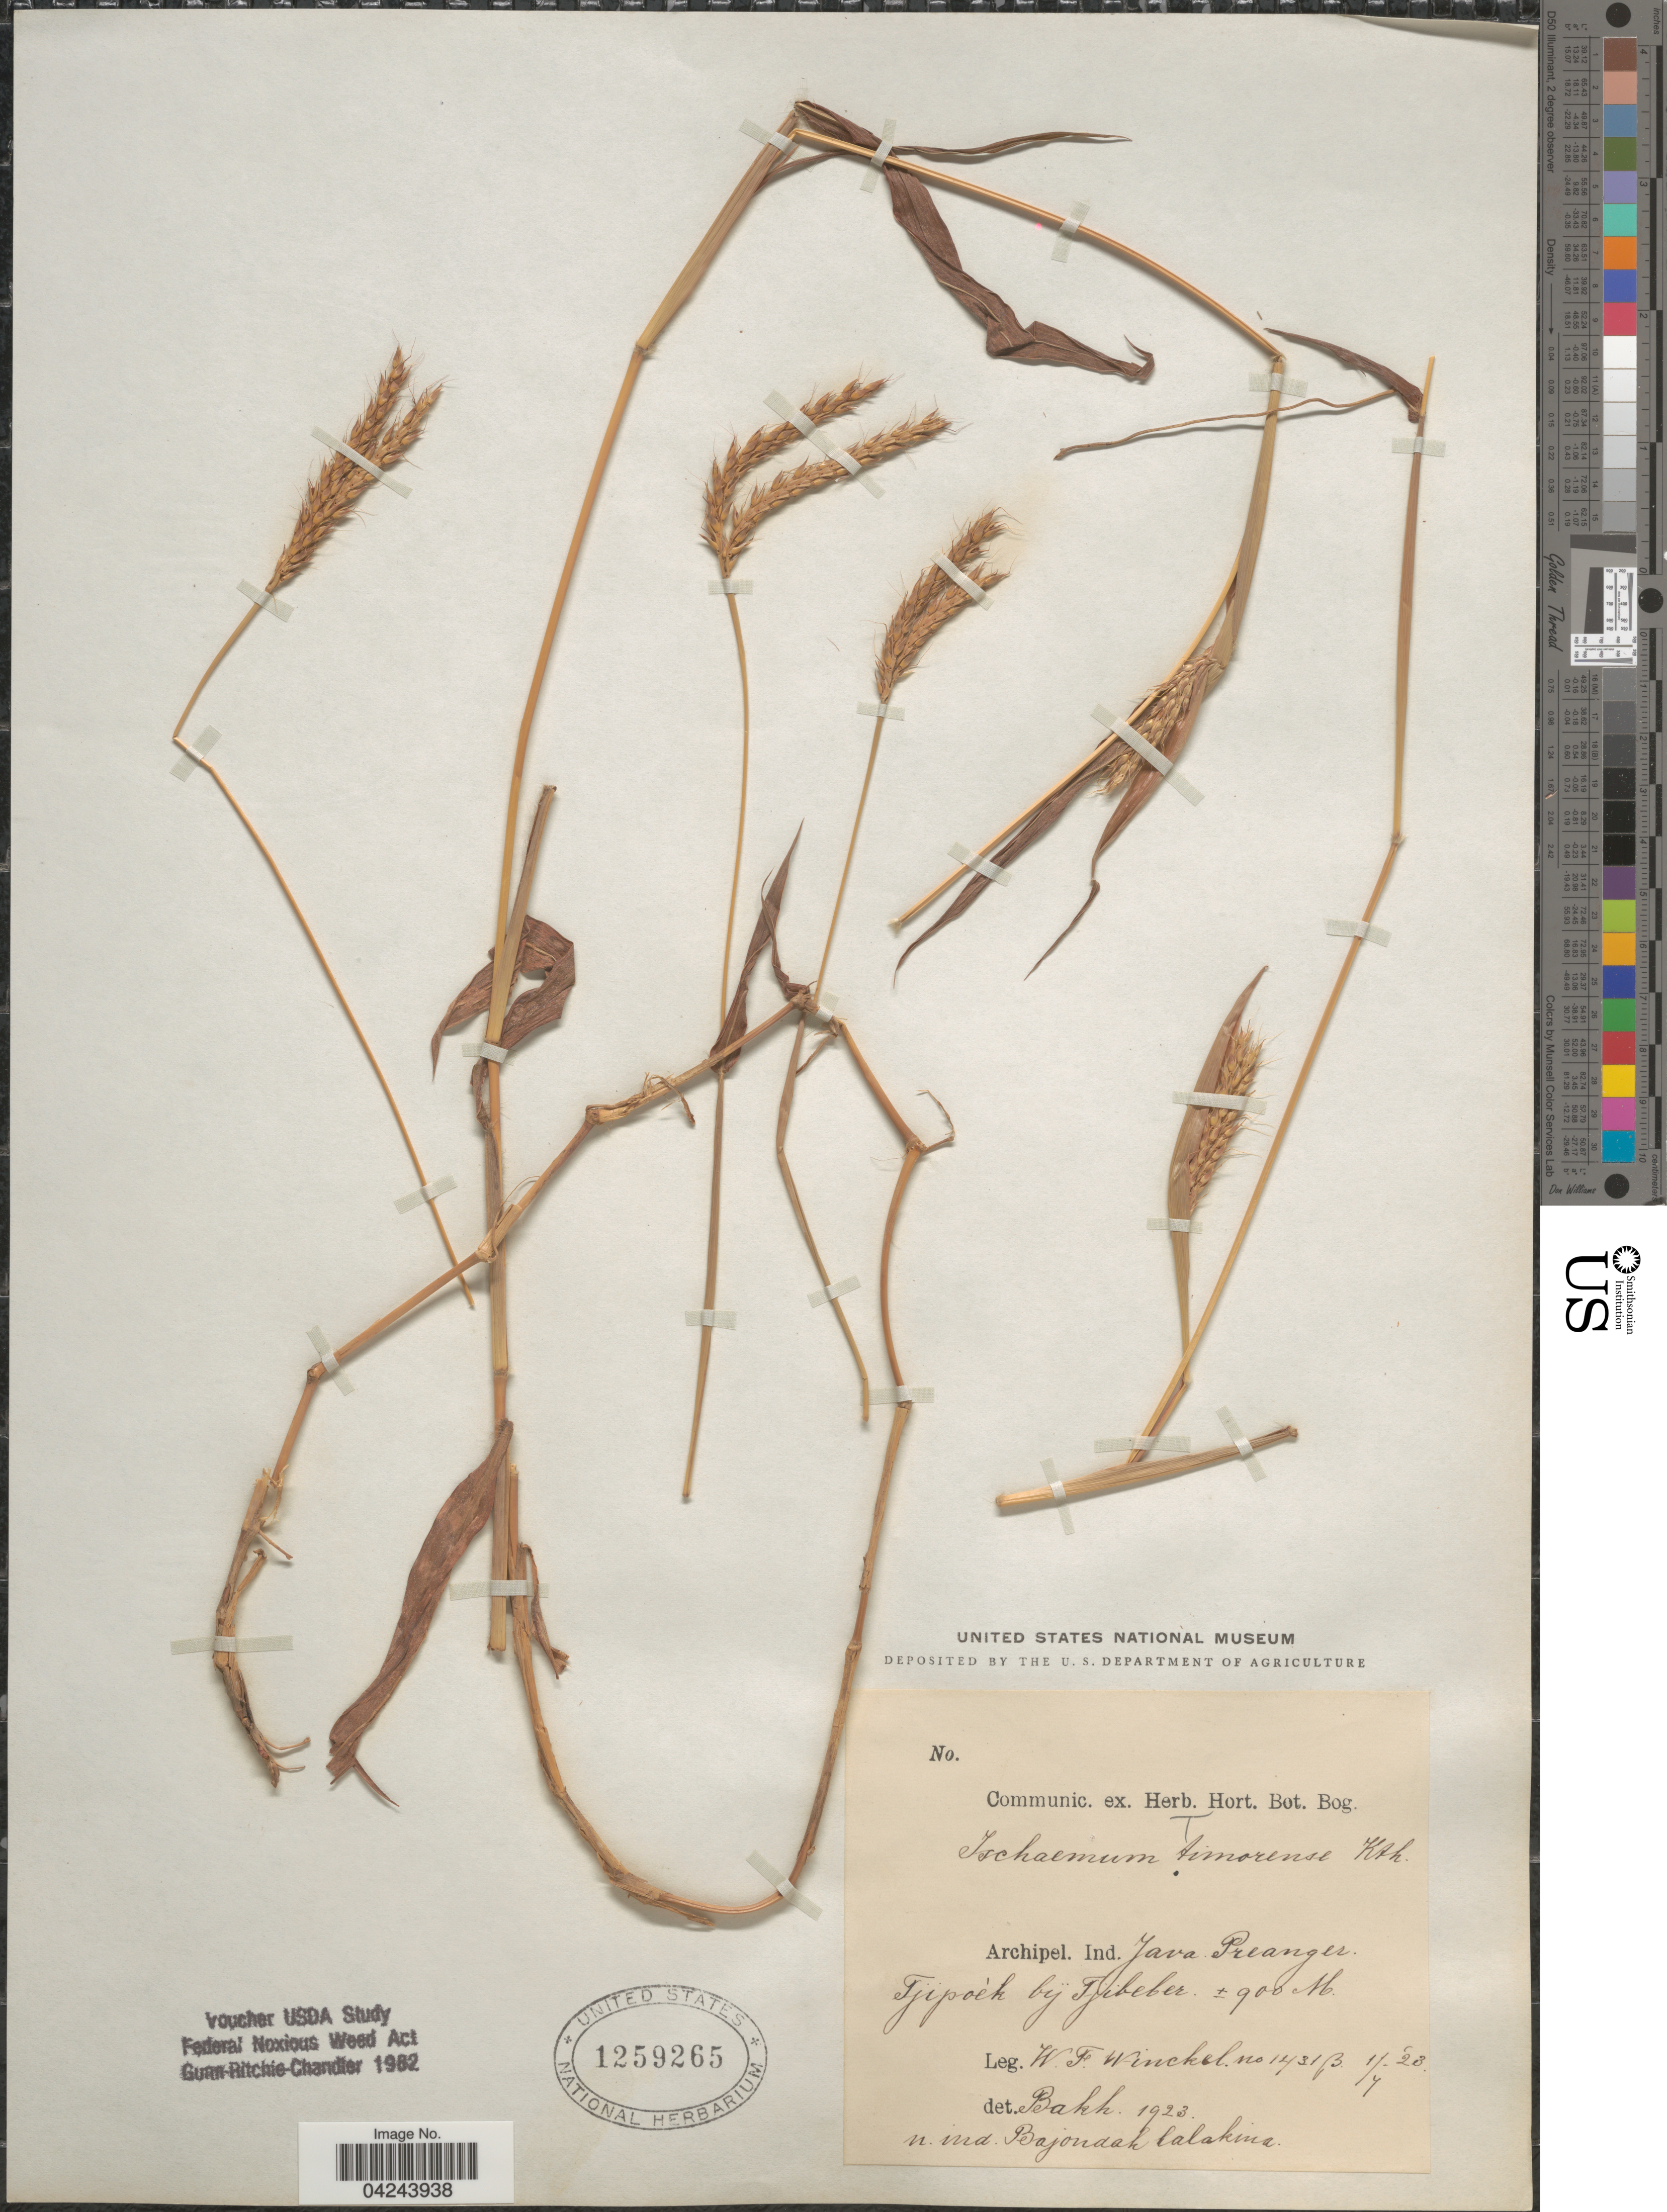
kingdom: Plantae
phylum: Tracheophyta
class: Liliopsida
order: Poales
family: Poaceae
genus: Ischaemum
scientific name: Ischaemum timorense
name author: Kunth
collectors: W. Winckel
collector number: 1431B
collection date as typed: Transcribed d/m/y: 1/4/23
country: Indonesia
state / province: Java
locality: Archipel. Ind. Java Preanger. Tjipoek bij Tjibeber.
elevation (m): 900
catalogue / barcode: US 1259265